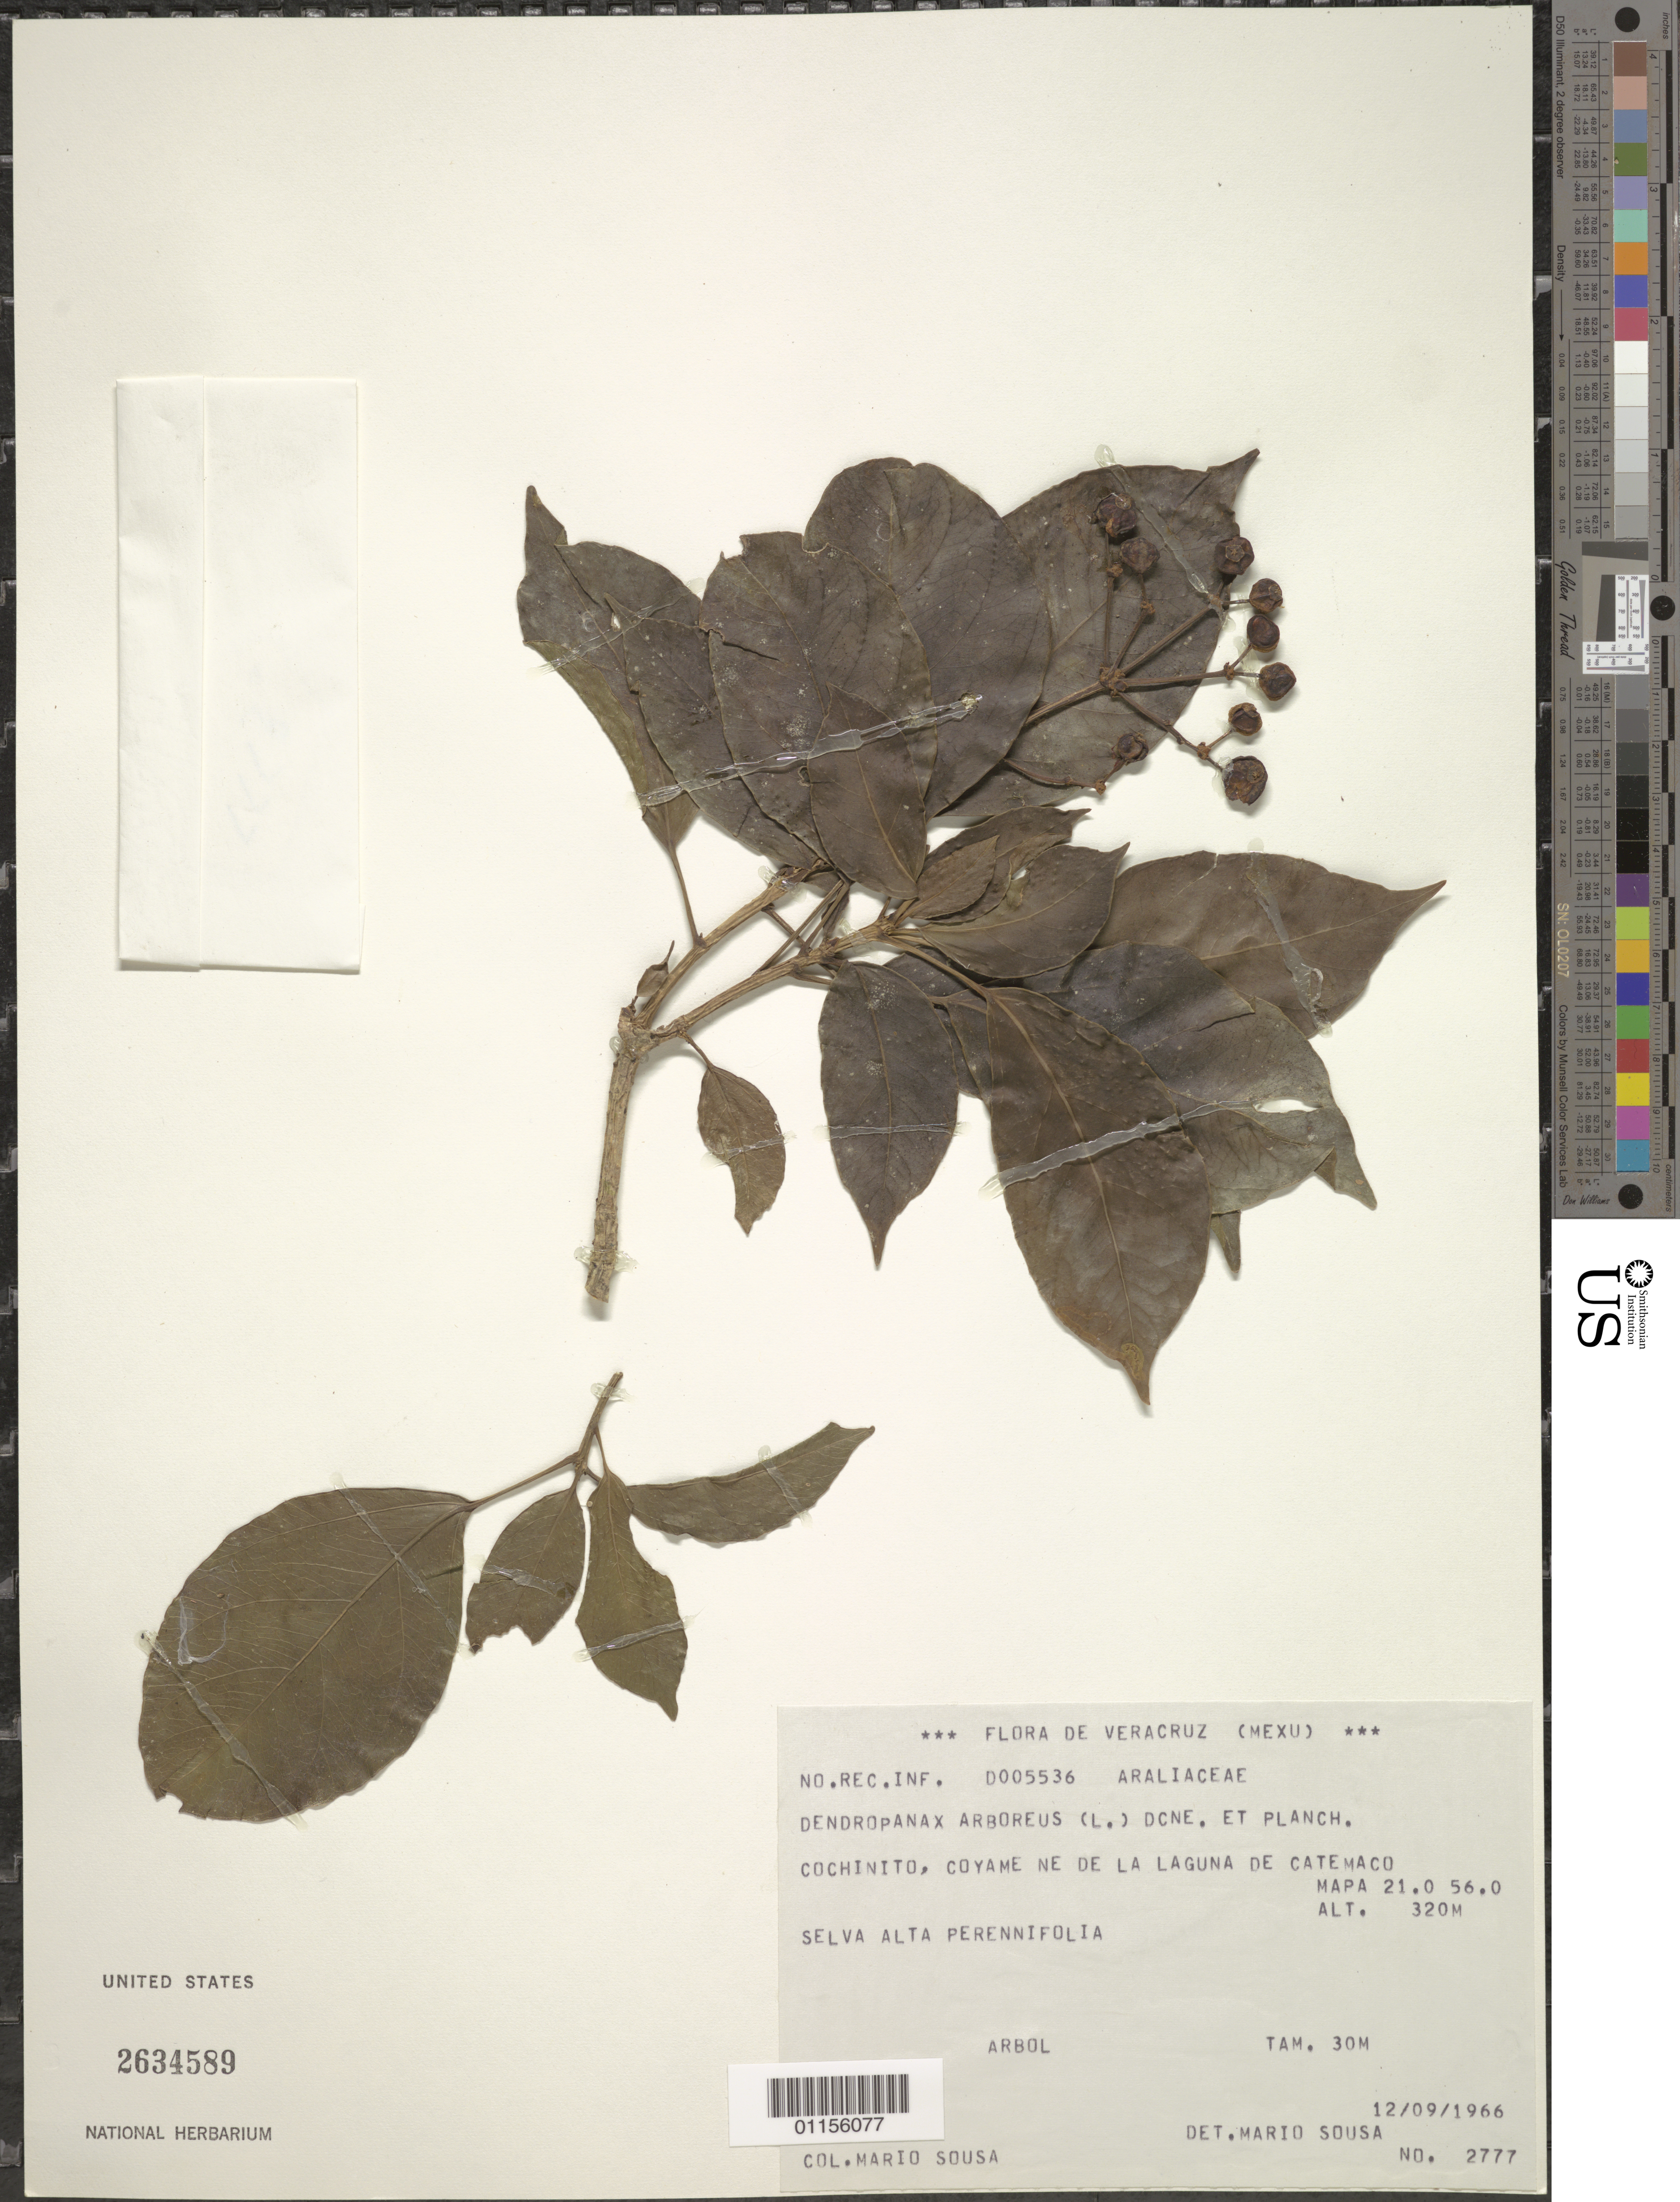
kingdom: Plantae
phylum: Tracheophyta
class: Magnoliopsida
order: Apiales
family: Araliaceae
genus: Dendropanax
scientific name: Dendropanax arboreus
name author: (L.) Decne. & Planch.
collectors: M. Sousa S.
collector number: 2777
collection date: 1966-09-12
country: Mexico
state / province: Veracruz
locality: Cochinito. Coyame, NE de la Laguna de Catemaco. Selva Alta Perennifolia.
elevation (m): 320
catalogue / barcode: US 2634589